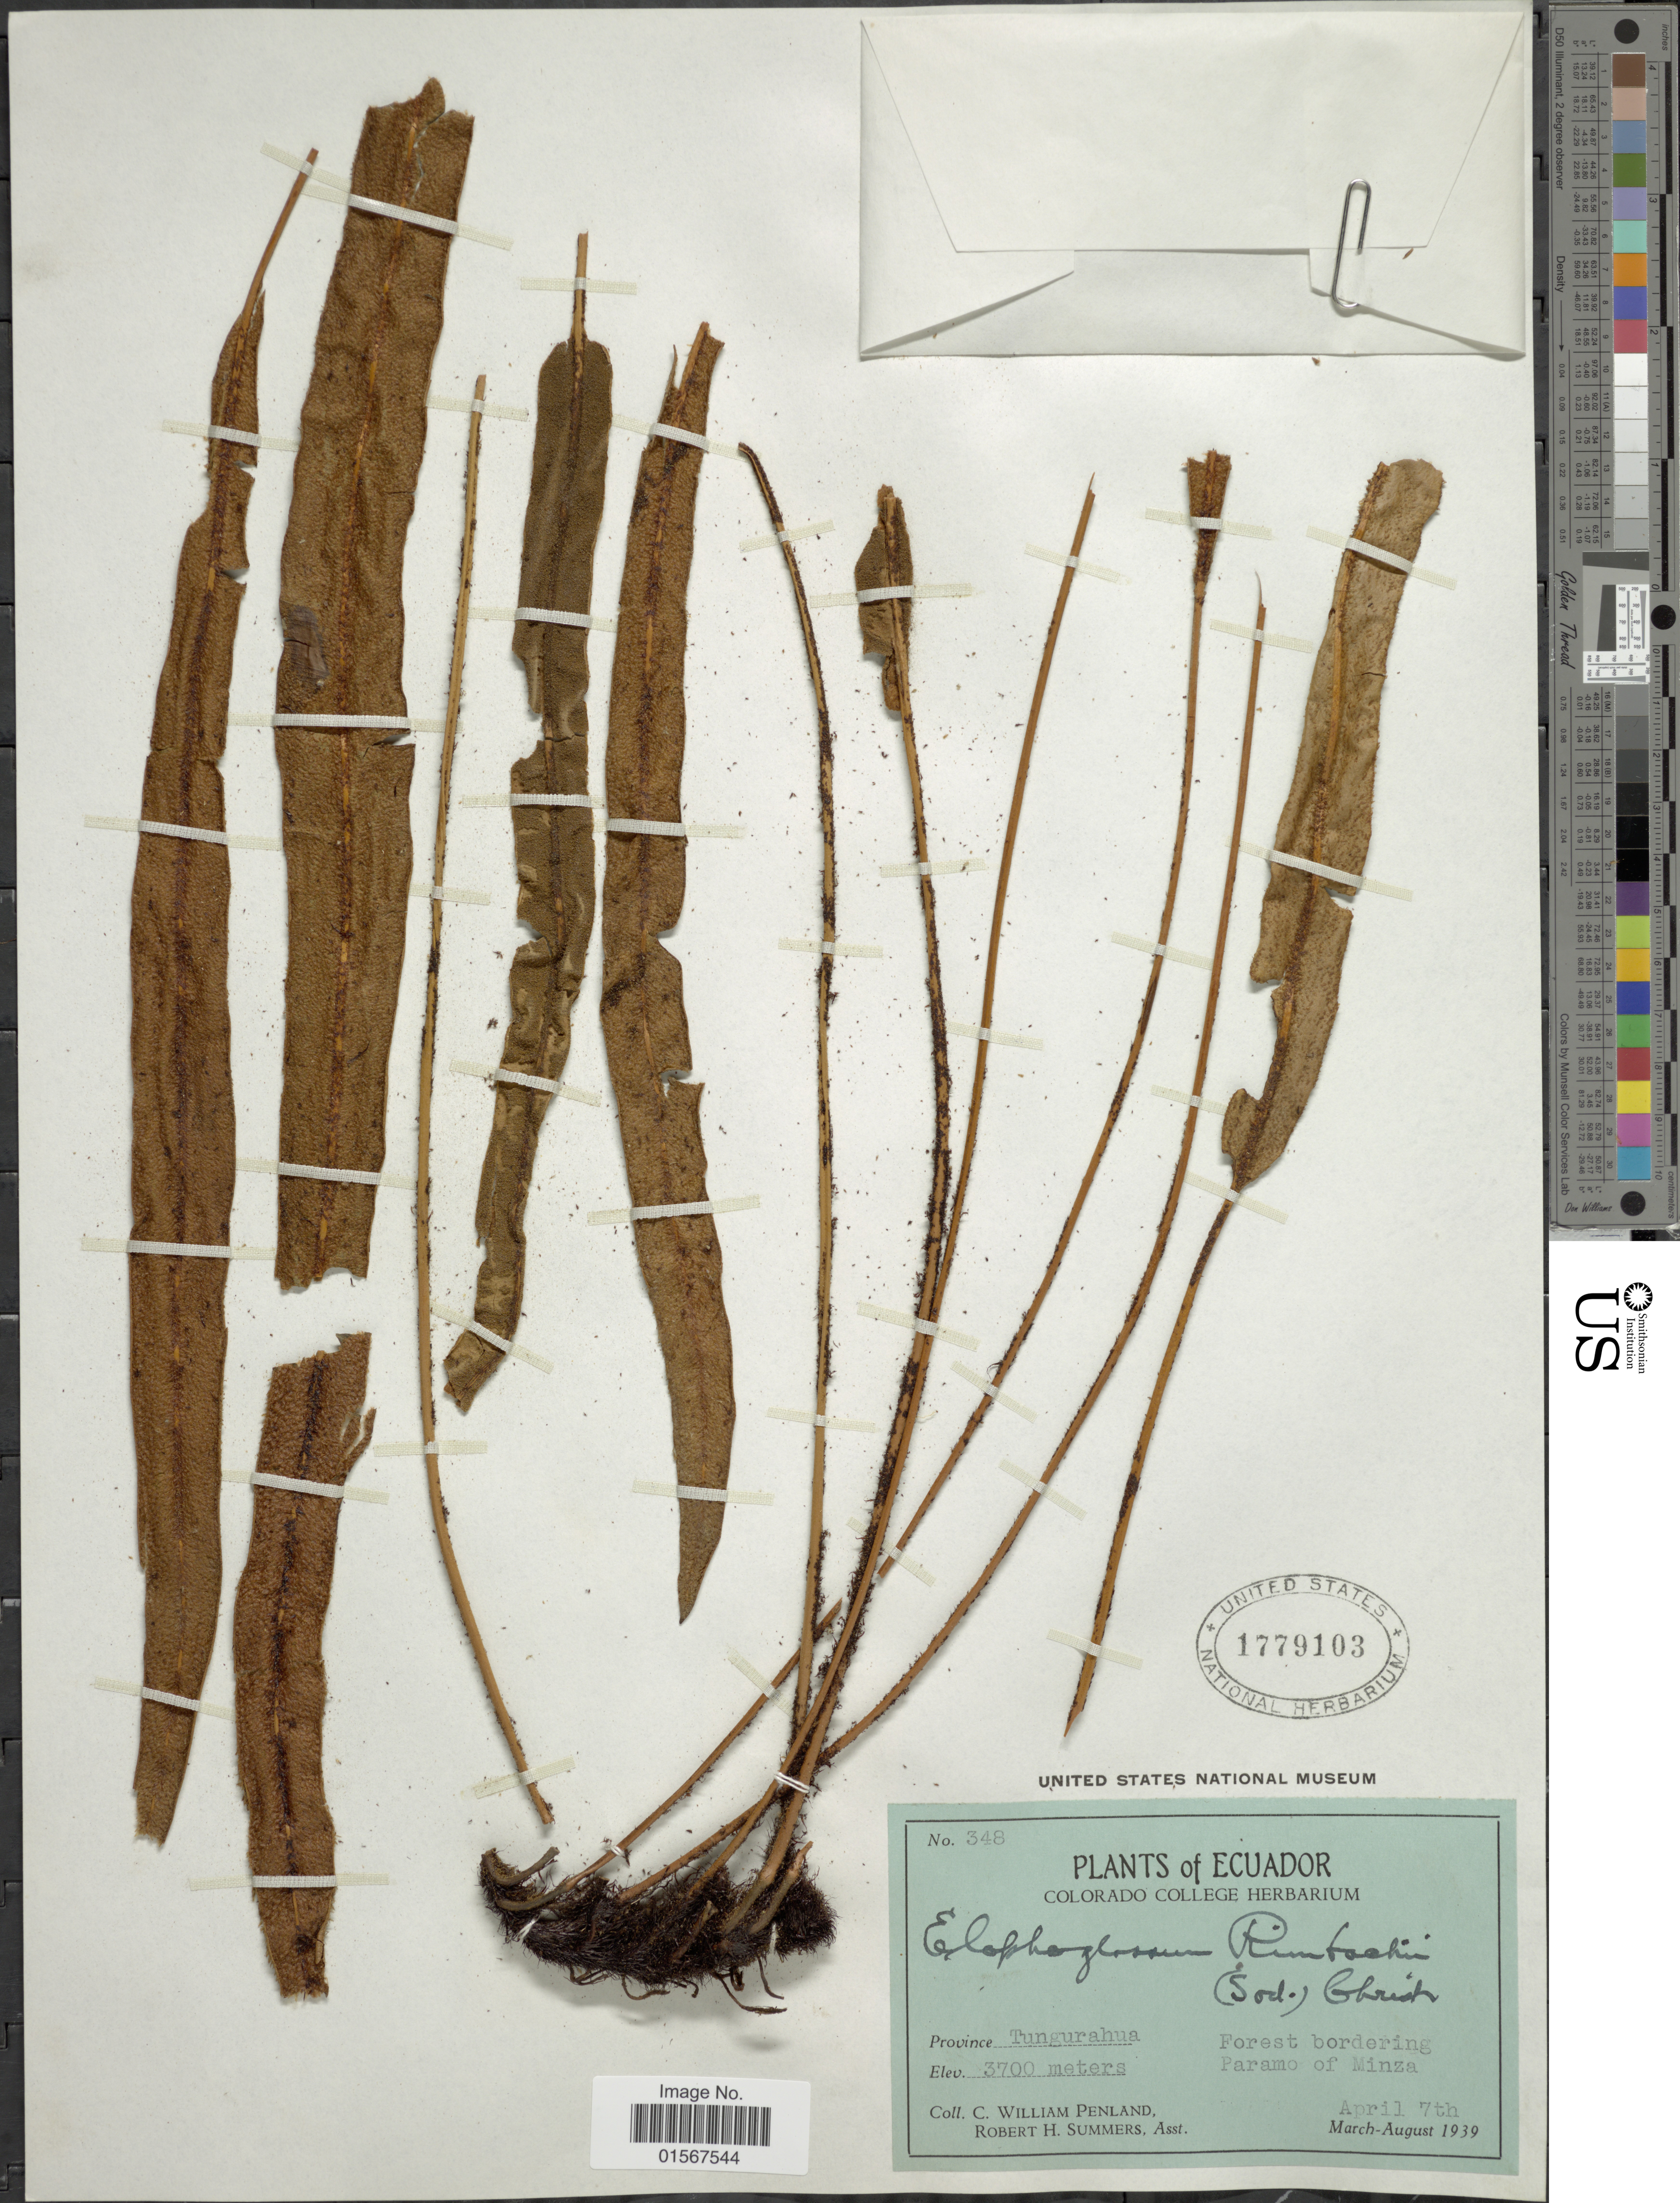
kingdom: Plantae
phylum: Tracheophyta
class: Polypodiopsida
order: Polypodiales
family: Dryopteridaceae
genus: Elaphoglossum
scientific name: Elaphoglossum rimbachii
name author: (Sodiro) Christ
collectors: C. W. Penland & R. Summers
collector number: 348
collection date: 1939-04-07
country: Ecuador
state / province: Tungurahua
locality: Ecuador, Tungurahua, forest bordering Paramo of Minza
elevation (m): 3700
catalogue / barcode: US 1773103